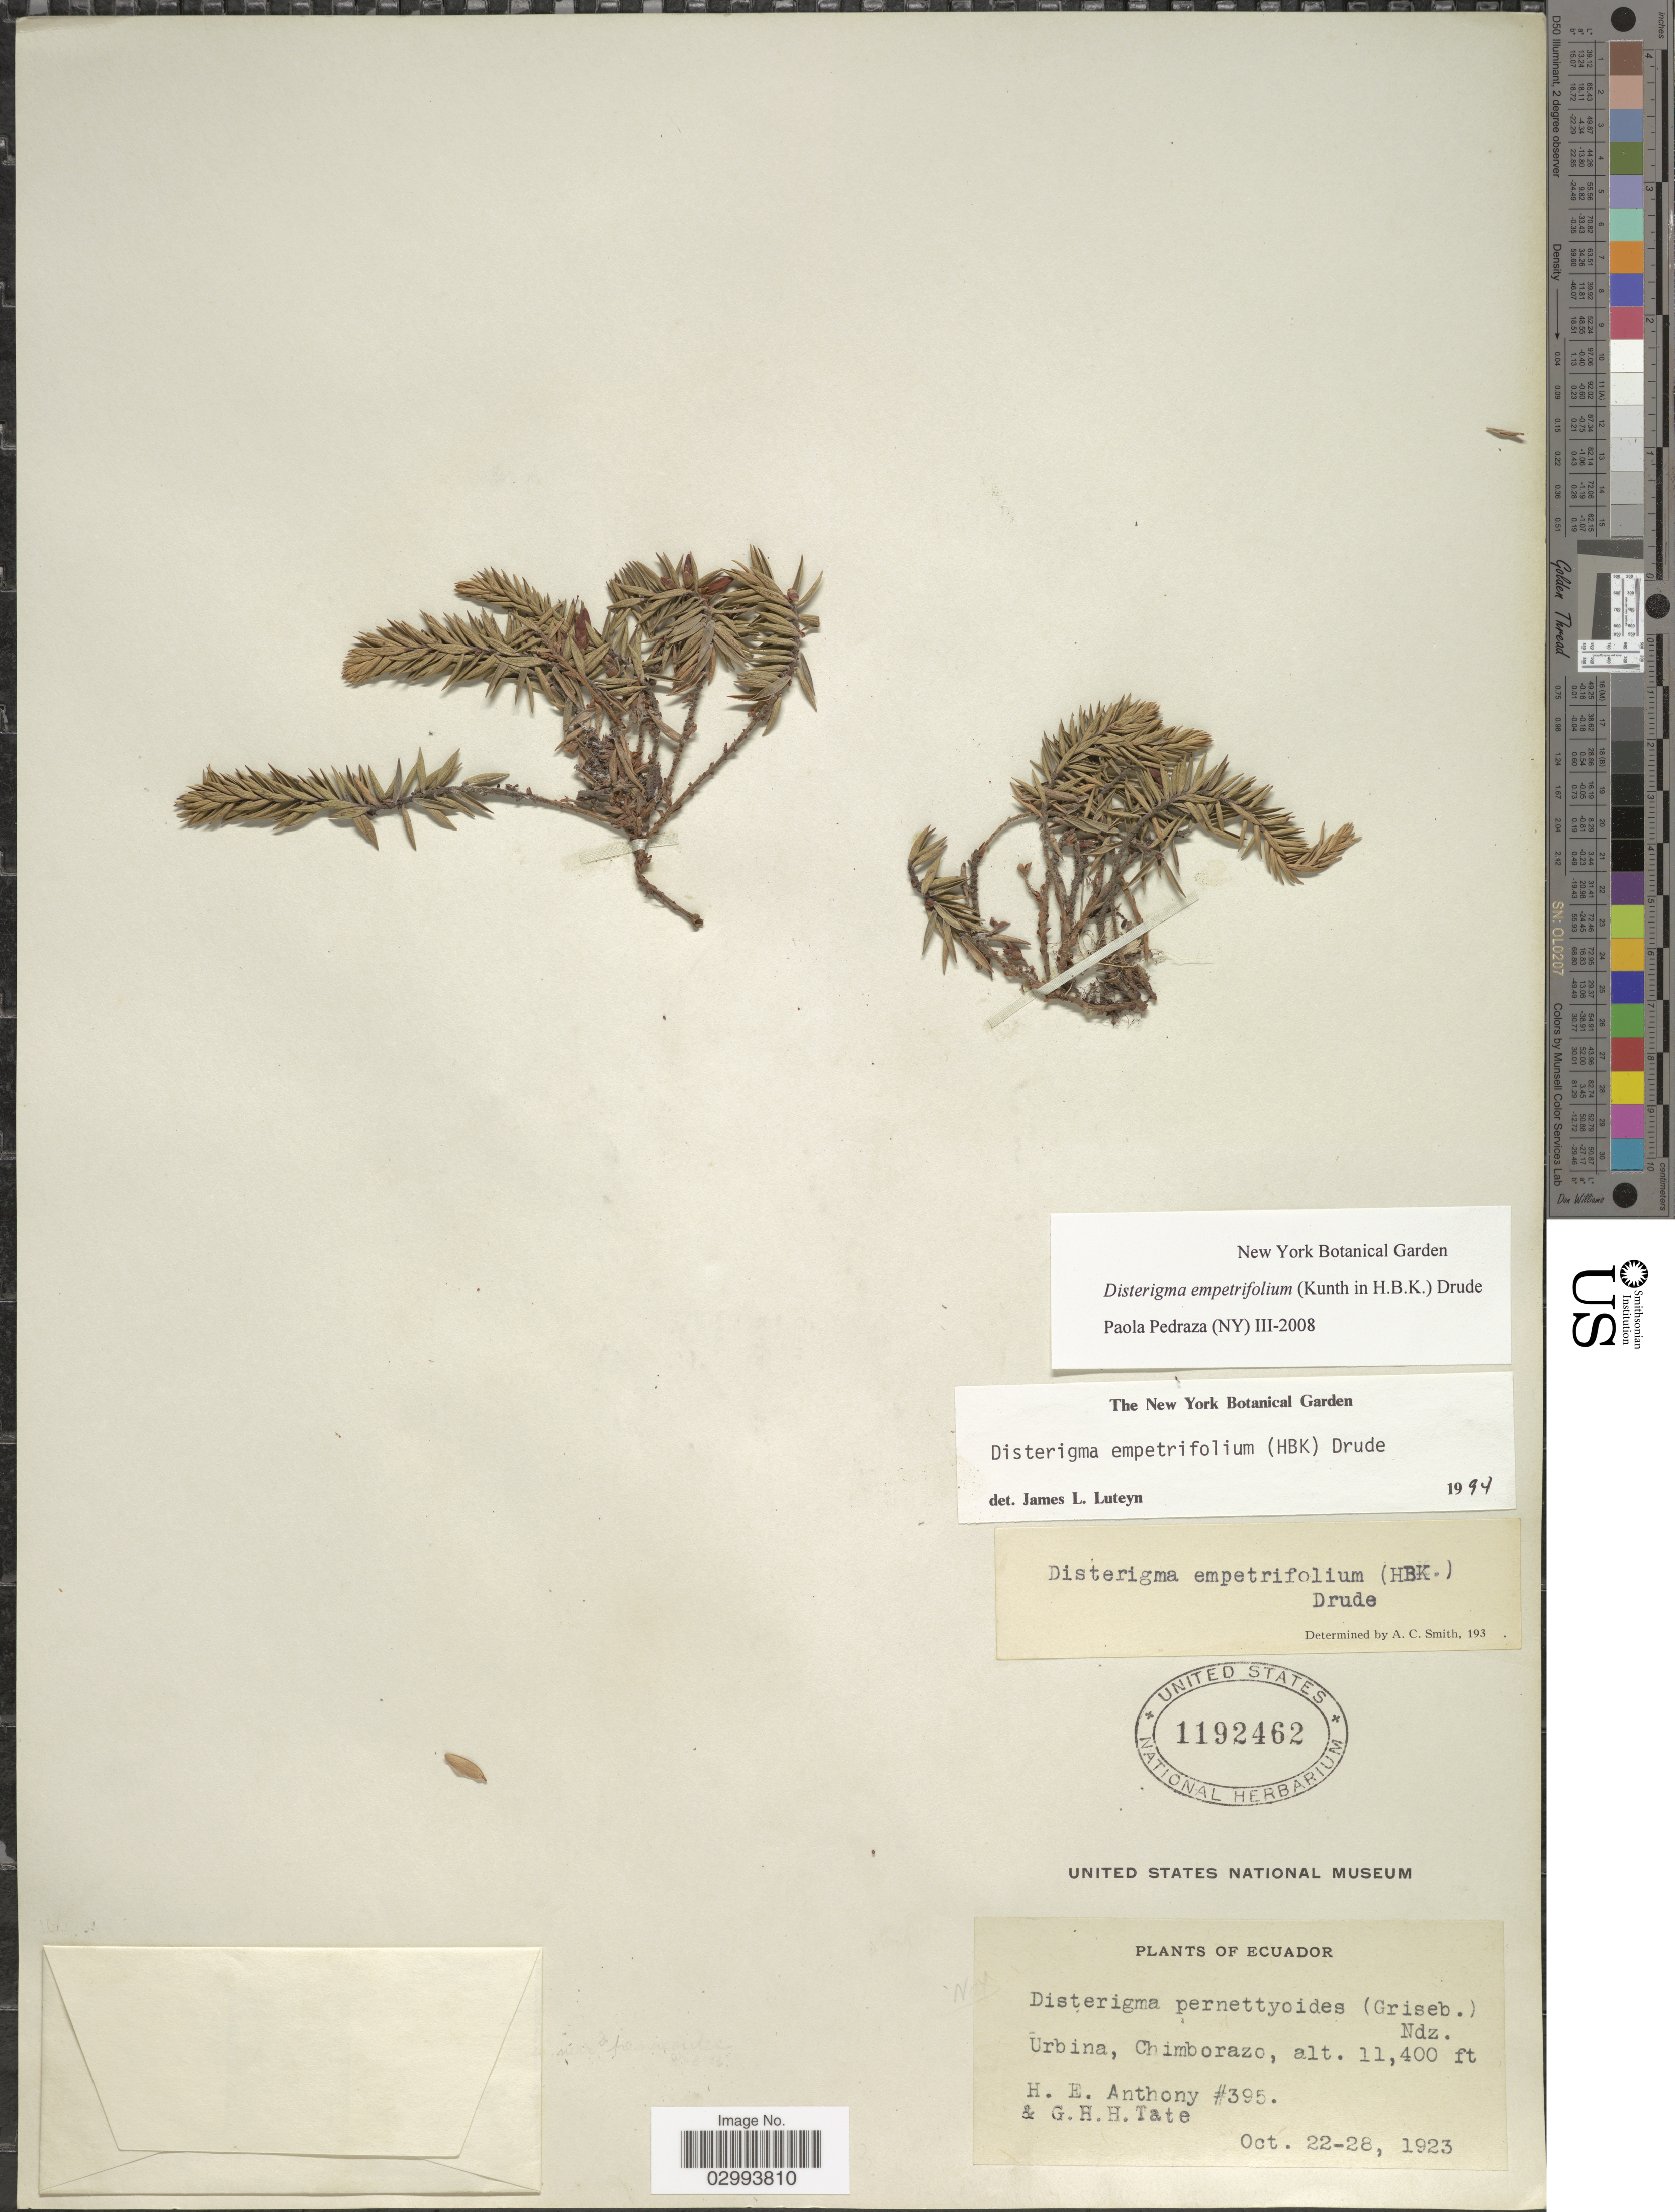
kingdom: Plantae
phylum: Tracheophyta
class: Magnoliopsida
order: Ericales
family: Ericaceae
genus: Disterigma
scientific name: Disterigma empetrifolium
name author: (Kunth) Drude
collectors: H. E. Anthony & G. H. H.Tate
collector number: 395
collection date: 1923-10-22/1923-10-28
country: Ecuador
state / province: Chimborazo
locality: Urbina.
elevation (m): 3475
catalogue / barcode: US 1192462